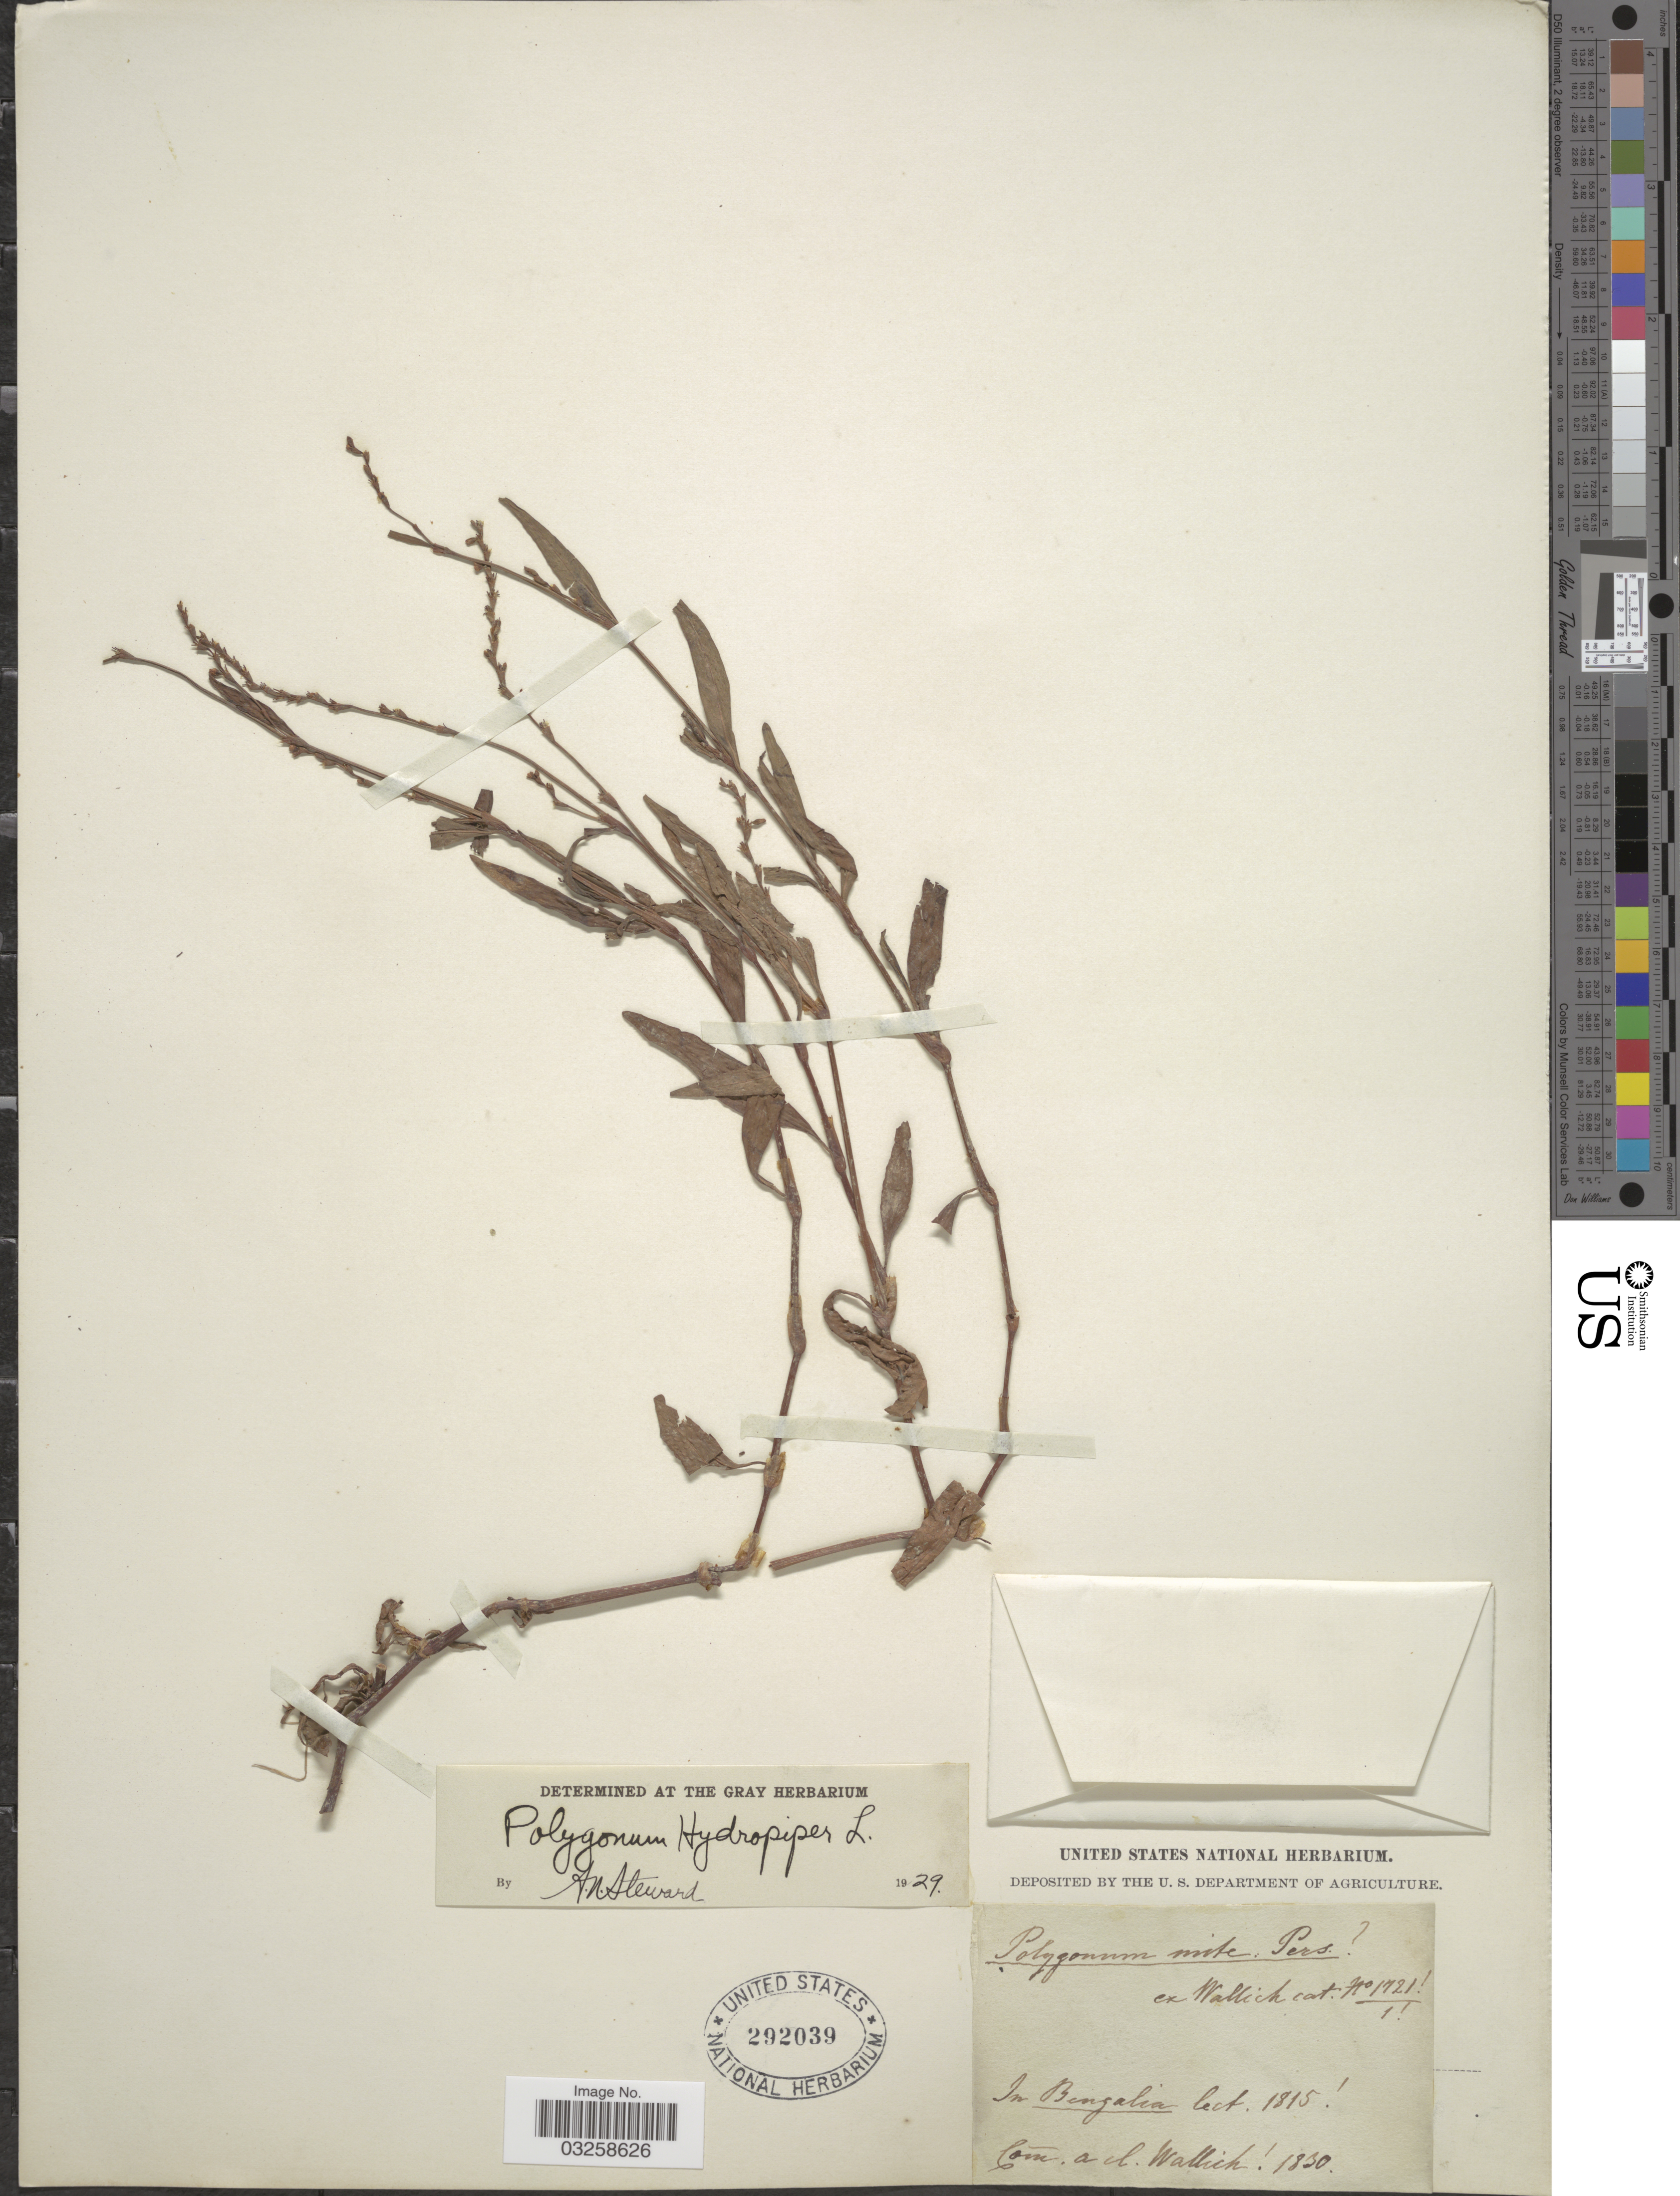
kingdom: Plantae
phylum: Tracheophyta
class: Magnoliopsida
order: Caryophyllales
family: Polygonaceae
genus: Polygonum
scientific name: Polygonum hydropiper var. hydropiper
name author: L.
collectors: ex herb. United States National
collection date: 1815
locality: In Bengalia.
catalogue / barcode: US 292039